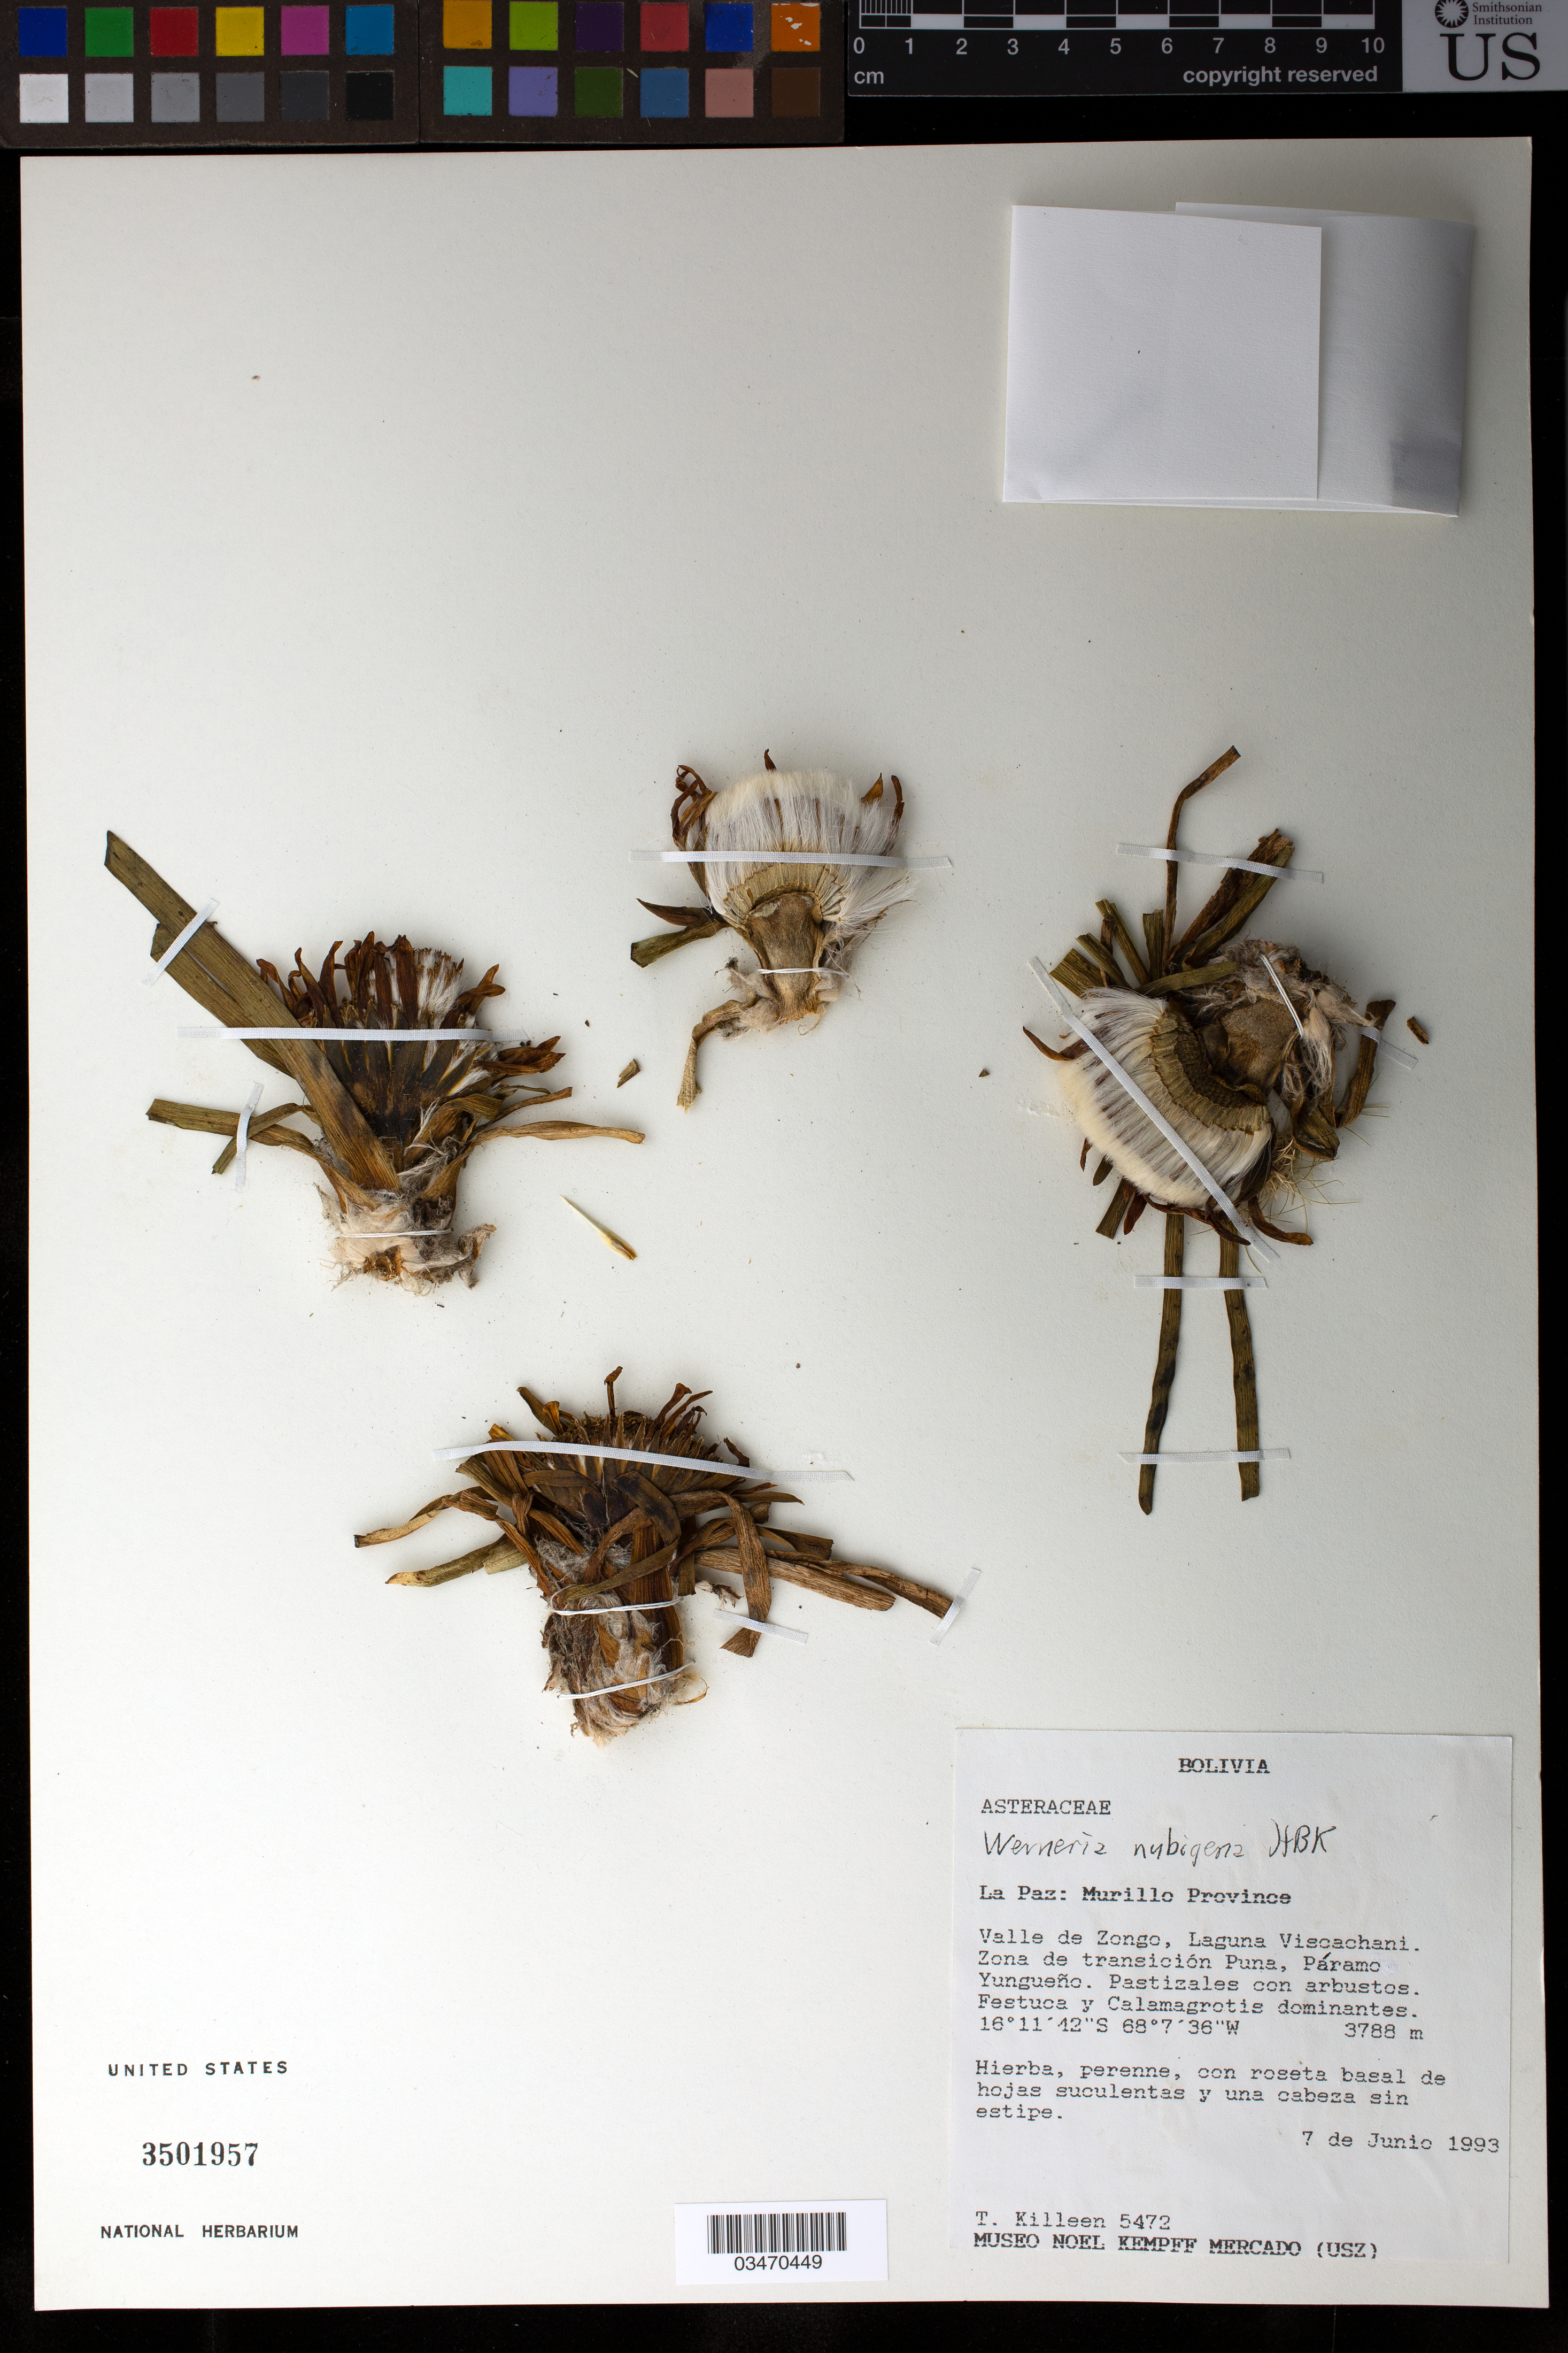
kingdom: Plantae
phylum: Tracheophyta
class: Magnoliopsida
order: Asterales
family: Asteraceae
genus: Werneria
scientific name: Werneria nubigena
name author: Kunth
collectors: T. J. Killeen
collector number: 5472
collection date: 1993-06-07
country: Bolivia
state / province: La Paz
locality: Murillo Province, Valle de Zongo, Laguna Viscachani. Zona de transición Puna, Páramo Yungueño. Pastizales con arbustos. Festuca y Calamagrotis dominantes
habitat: Pastizales con arbustos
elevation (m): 3788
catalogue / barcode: US 3501957